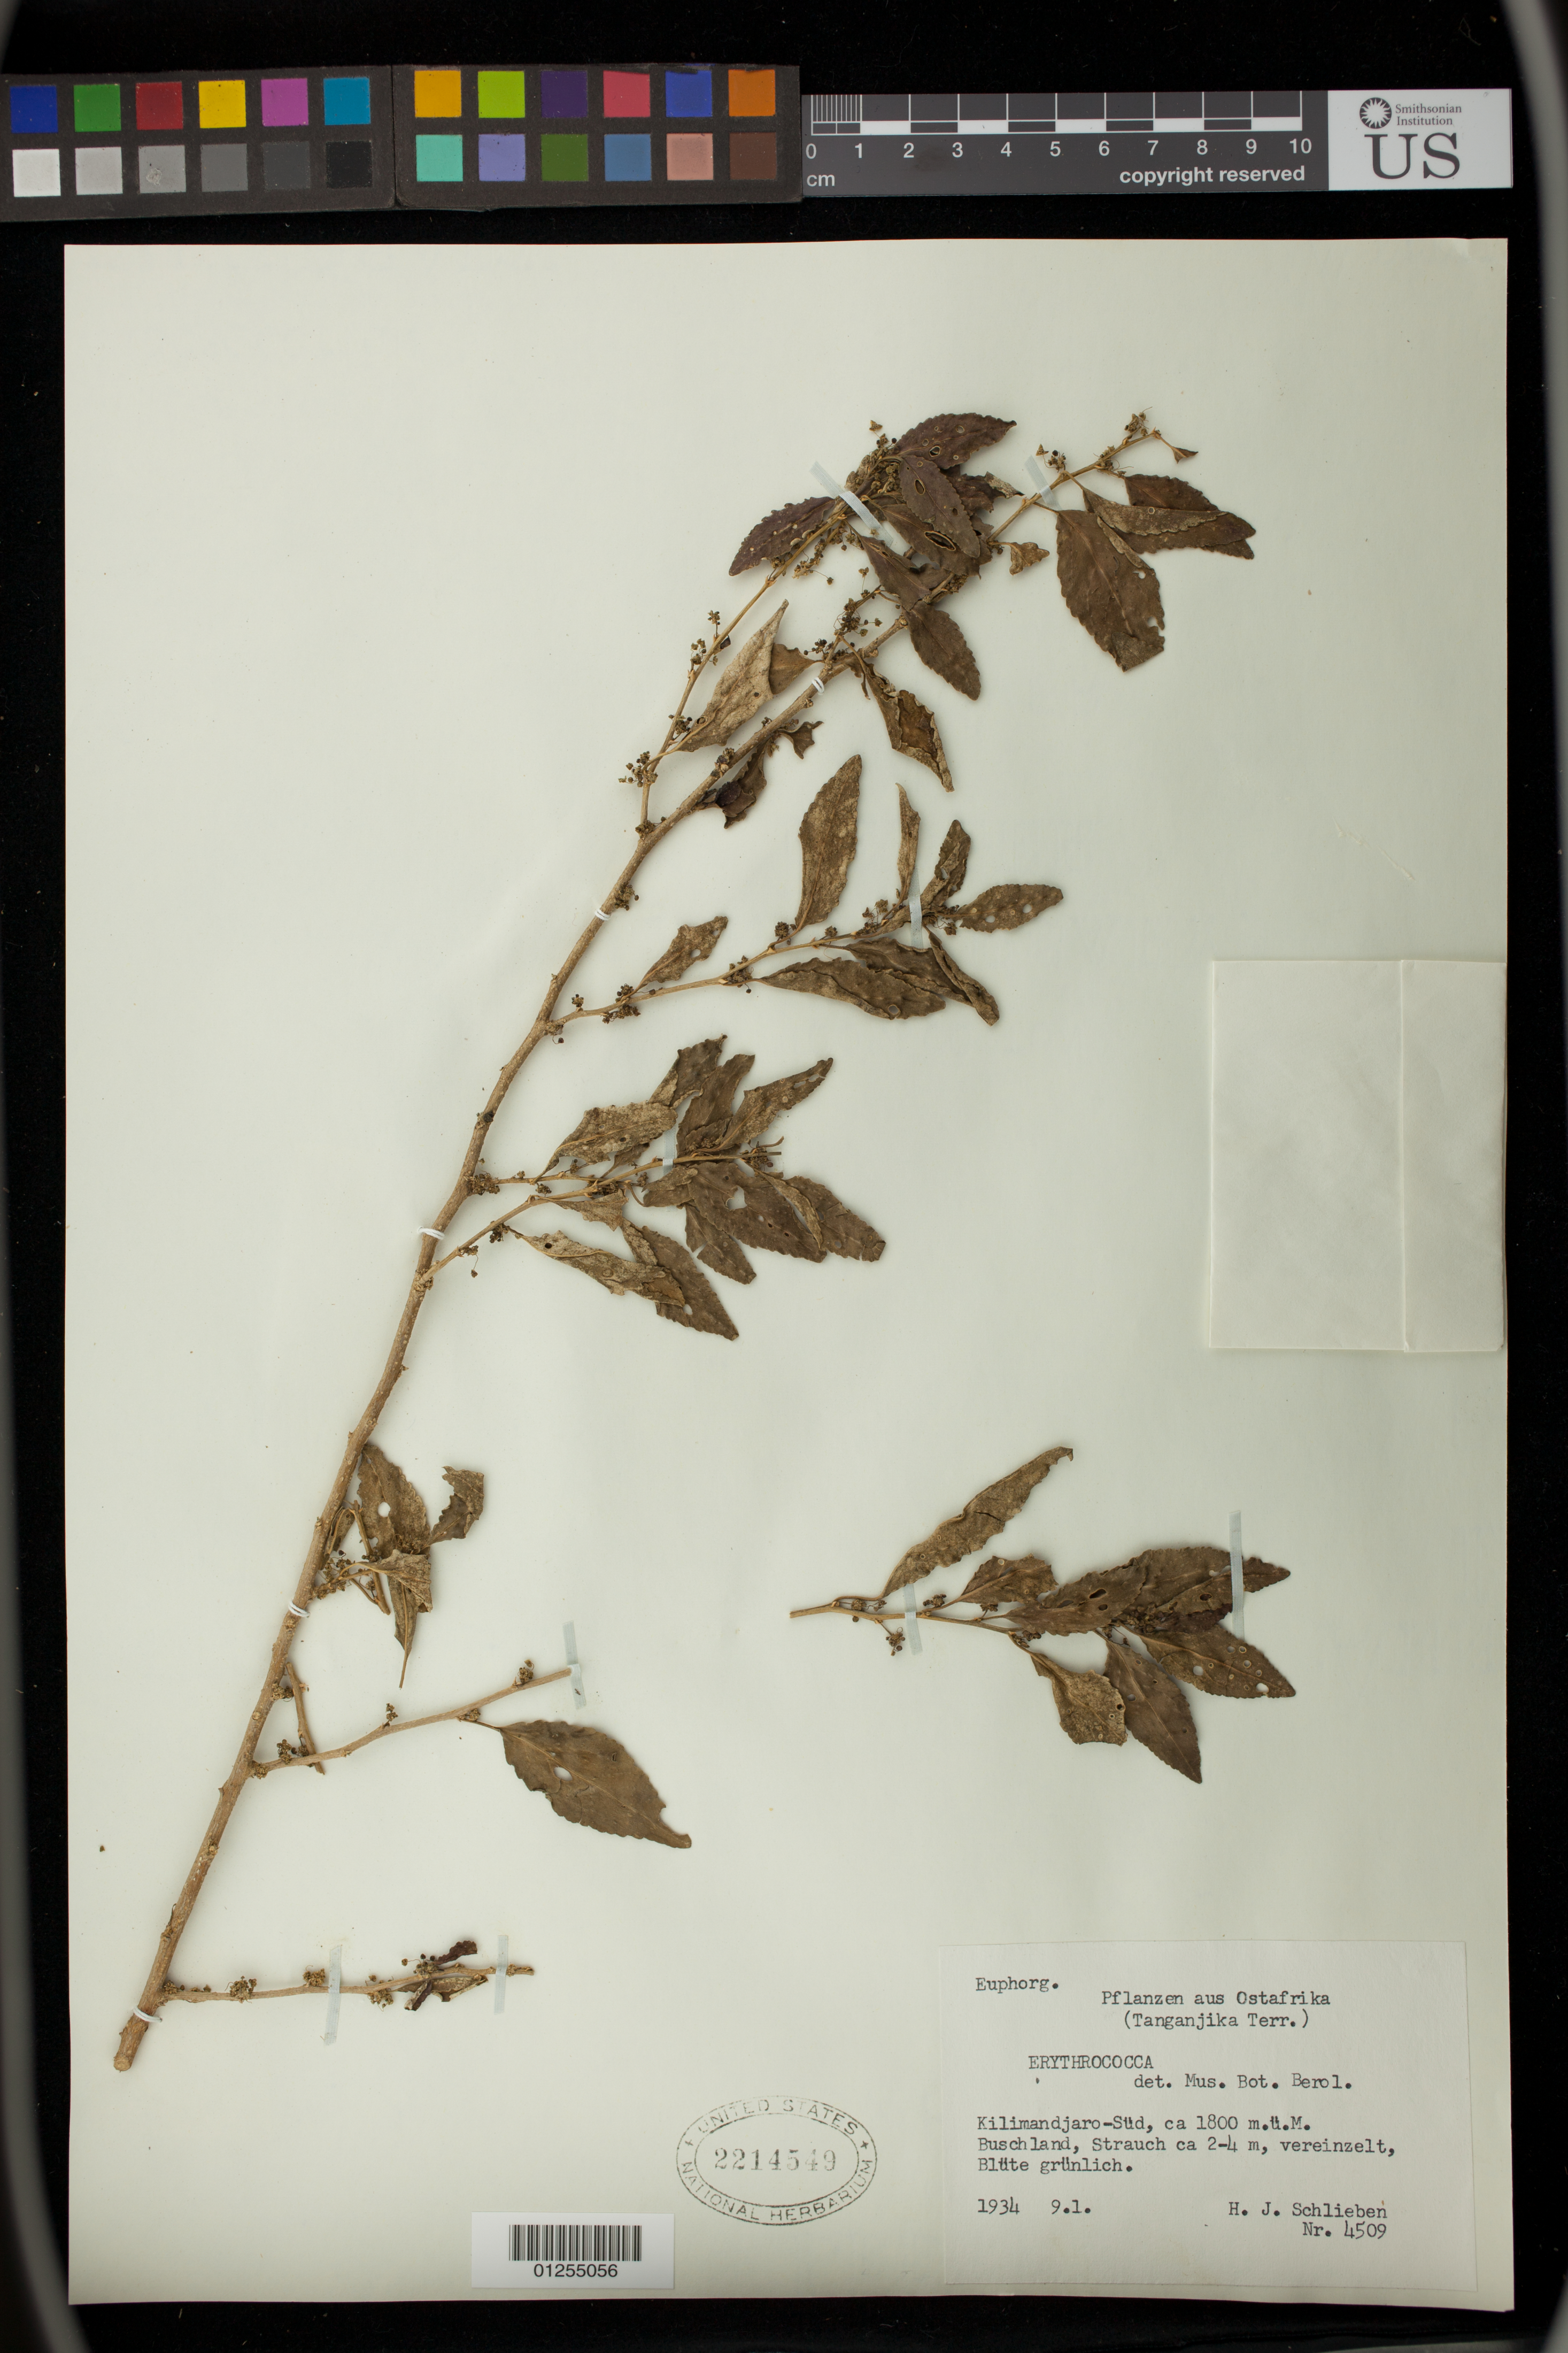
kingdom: Plantae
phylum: Tracheophyta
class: Magnoliopsida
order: Malpighiales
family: Euphorbiaceae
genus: Erythrococca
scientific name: Erythrococca sp.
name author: Benth.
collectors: H. J. Schlieben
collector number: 4509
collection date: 1934-09-01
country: Tanzania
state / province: Kilimanjaro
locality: Kilimandjaro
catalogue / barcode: US 2214549